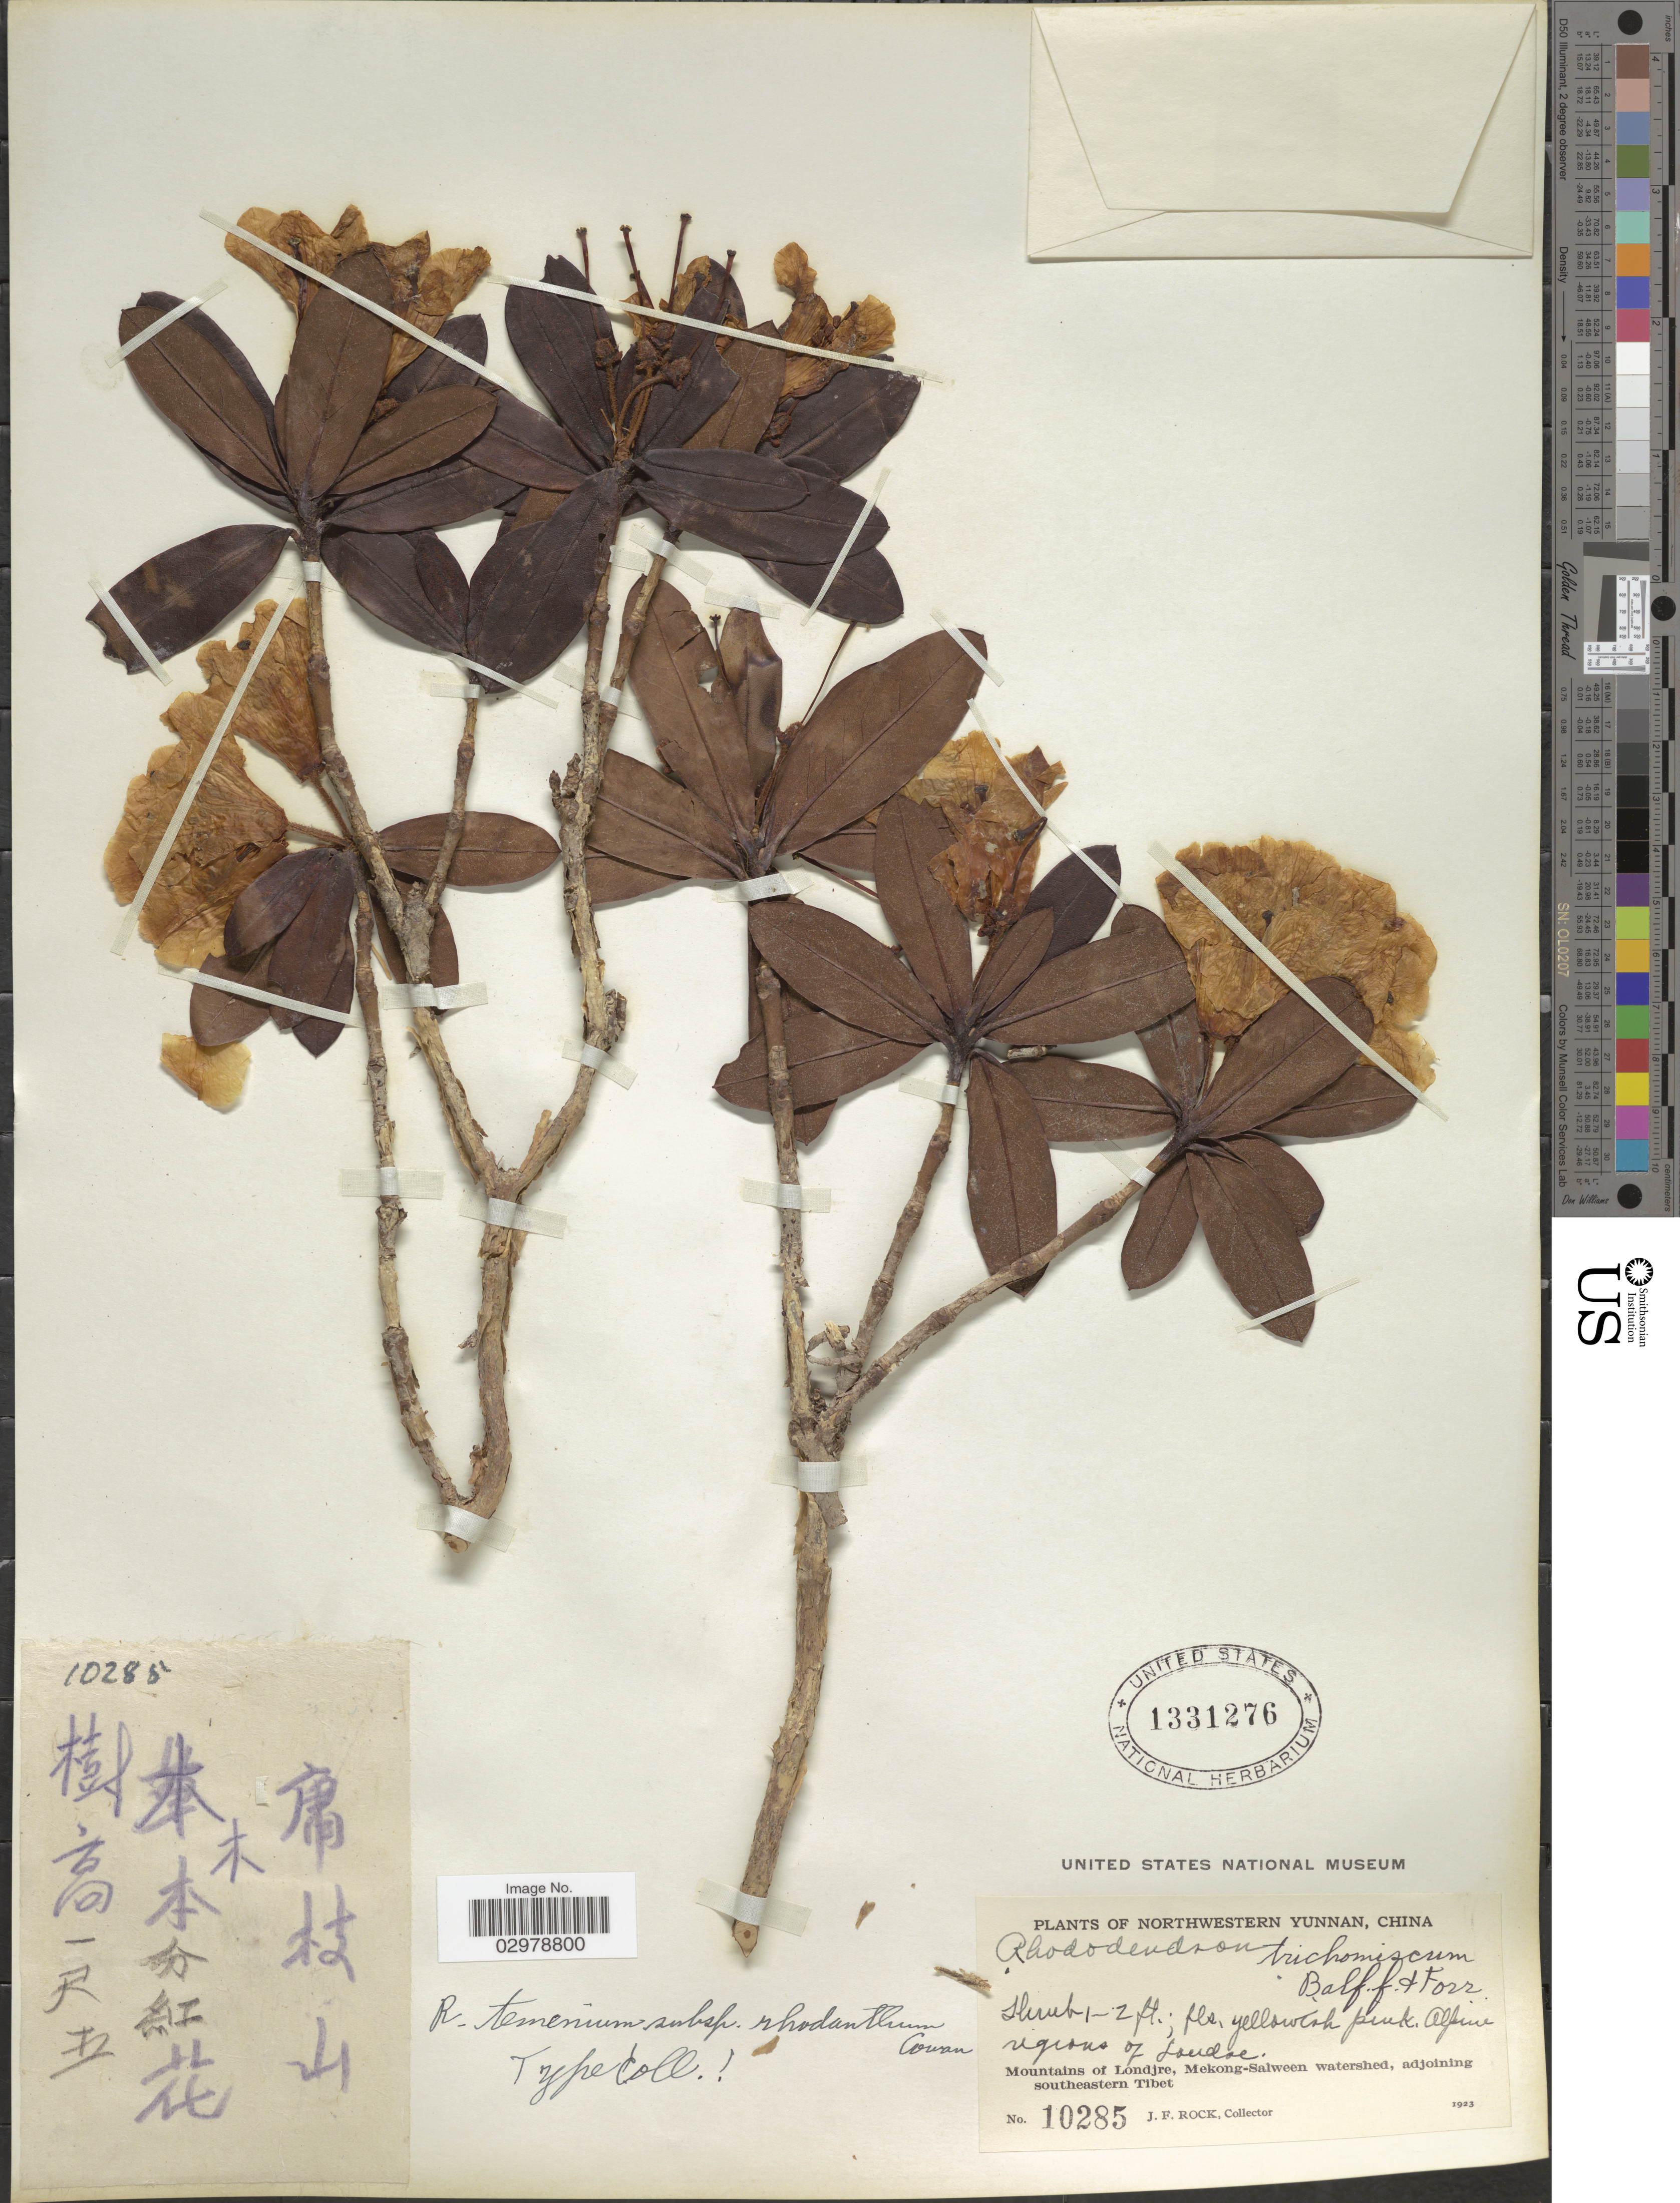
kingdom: Plantae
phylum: Tracheophyta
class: Magnoliopsida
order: Ericales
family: Ericaceae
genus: Rhododendron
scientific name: Rhododendron temenium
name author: Balf. f. & Forrest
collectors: J. Rock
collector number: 10285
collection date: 1923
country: China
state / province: Yunnan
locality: Northwestern Yunnan. Alpine regions of Londre. Mountains of Londjre, Mekong-Salween watershed, adjoining southeastern Tibet.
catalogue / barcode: US 1331276